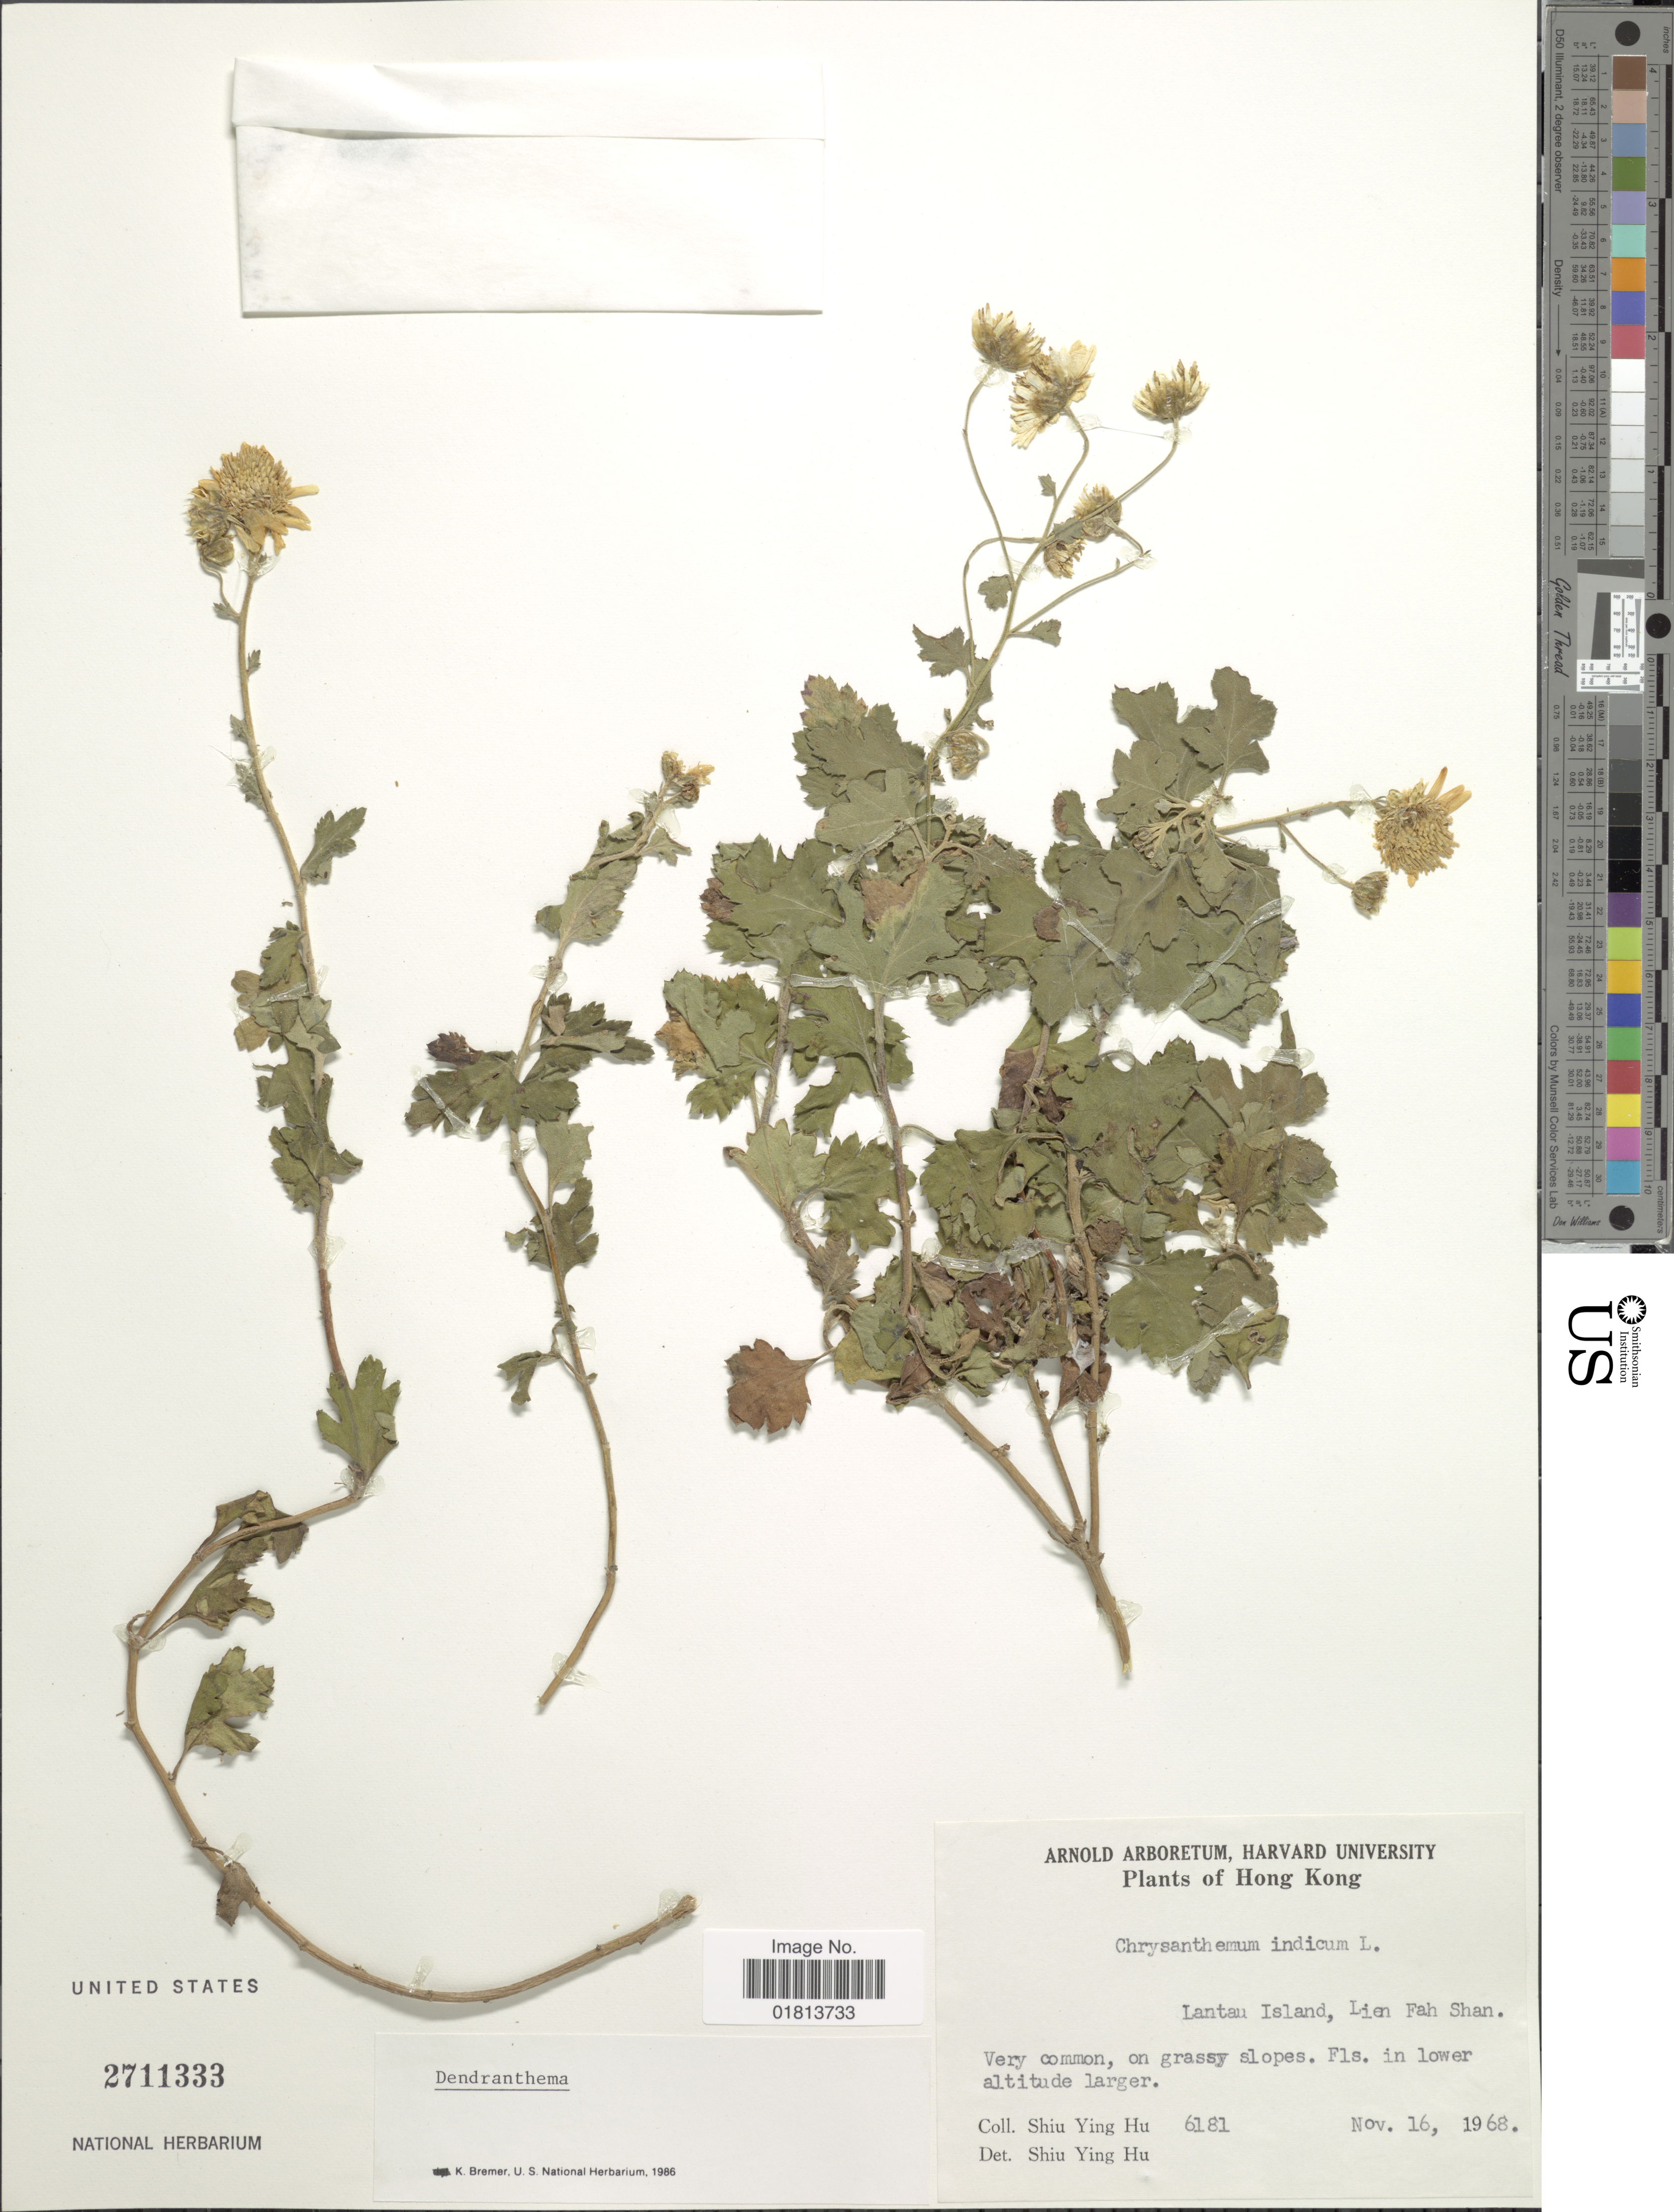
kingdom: Plantae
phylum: Tracheophyta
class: Magnoliopsida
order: Asterales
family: Asteraceae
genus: Dendranthema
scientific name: Dendranthema indicum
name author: (L.) Des Moul.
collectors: S. Y. Hu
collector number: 6181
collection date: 1968-11-16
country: China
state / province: Hong Kong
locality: Lantau Island, Lien Fah Shan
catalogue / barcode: US 2711333